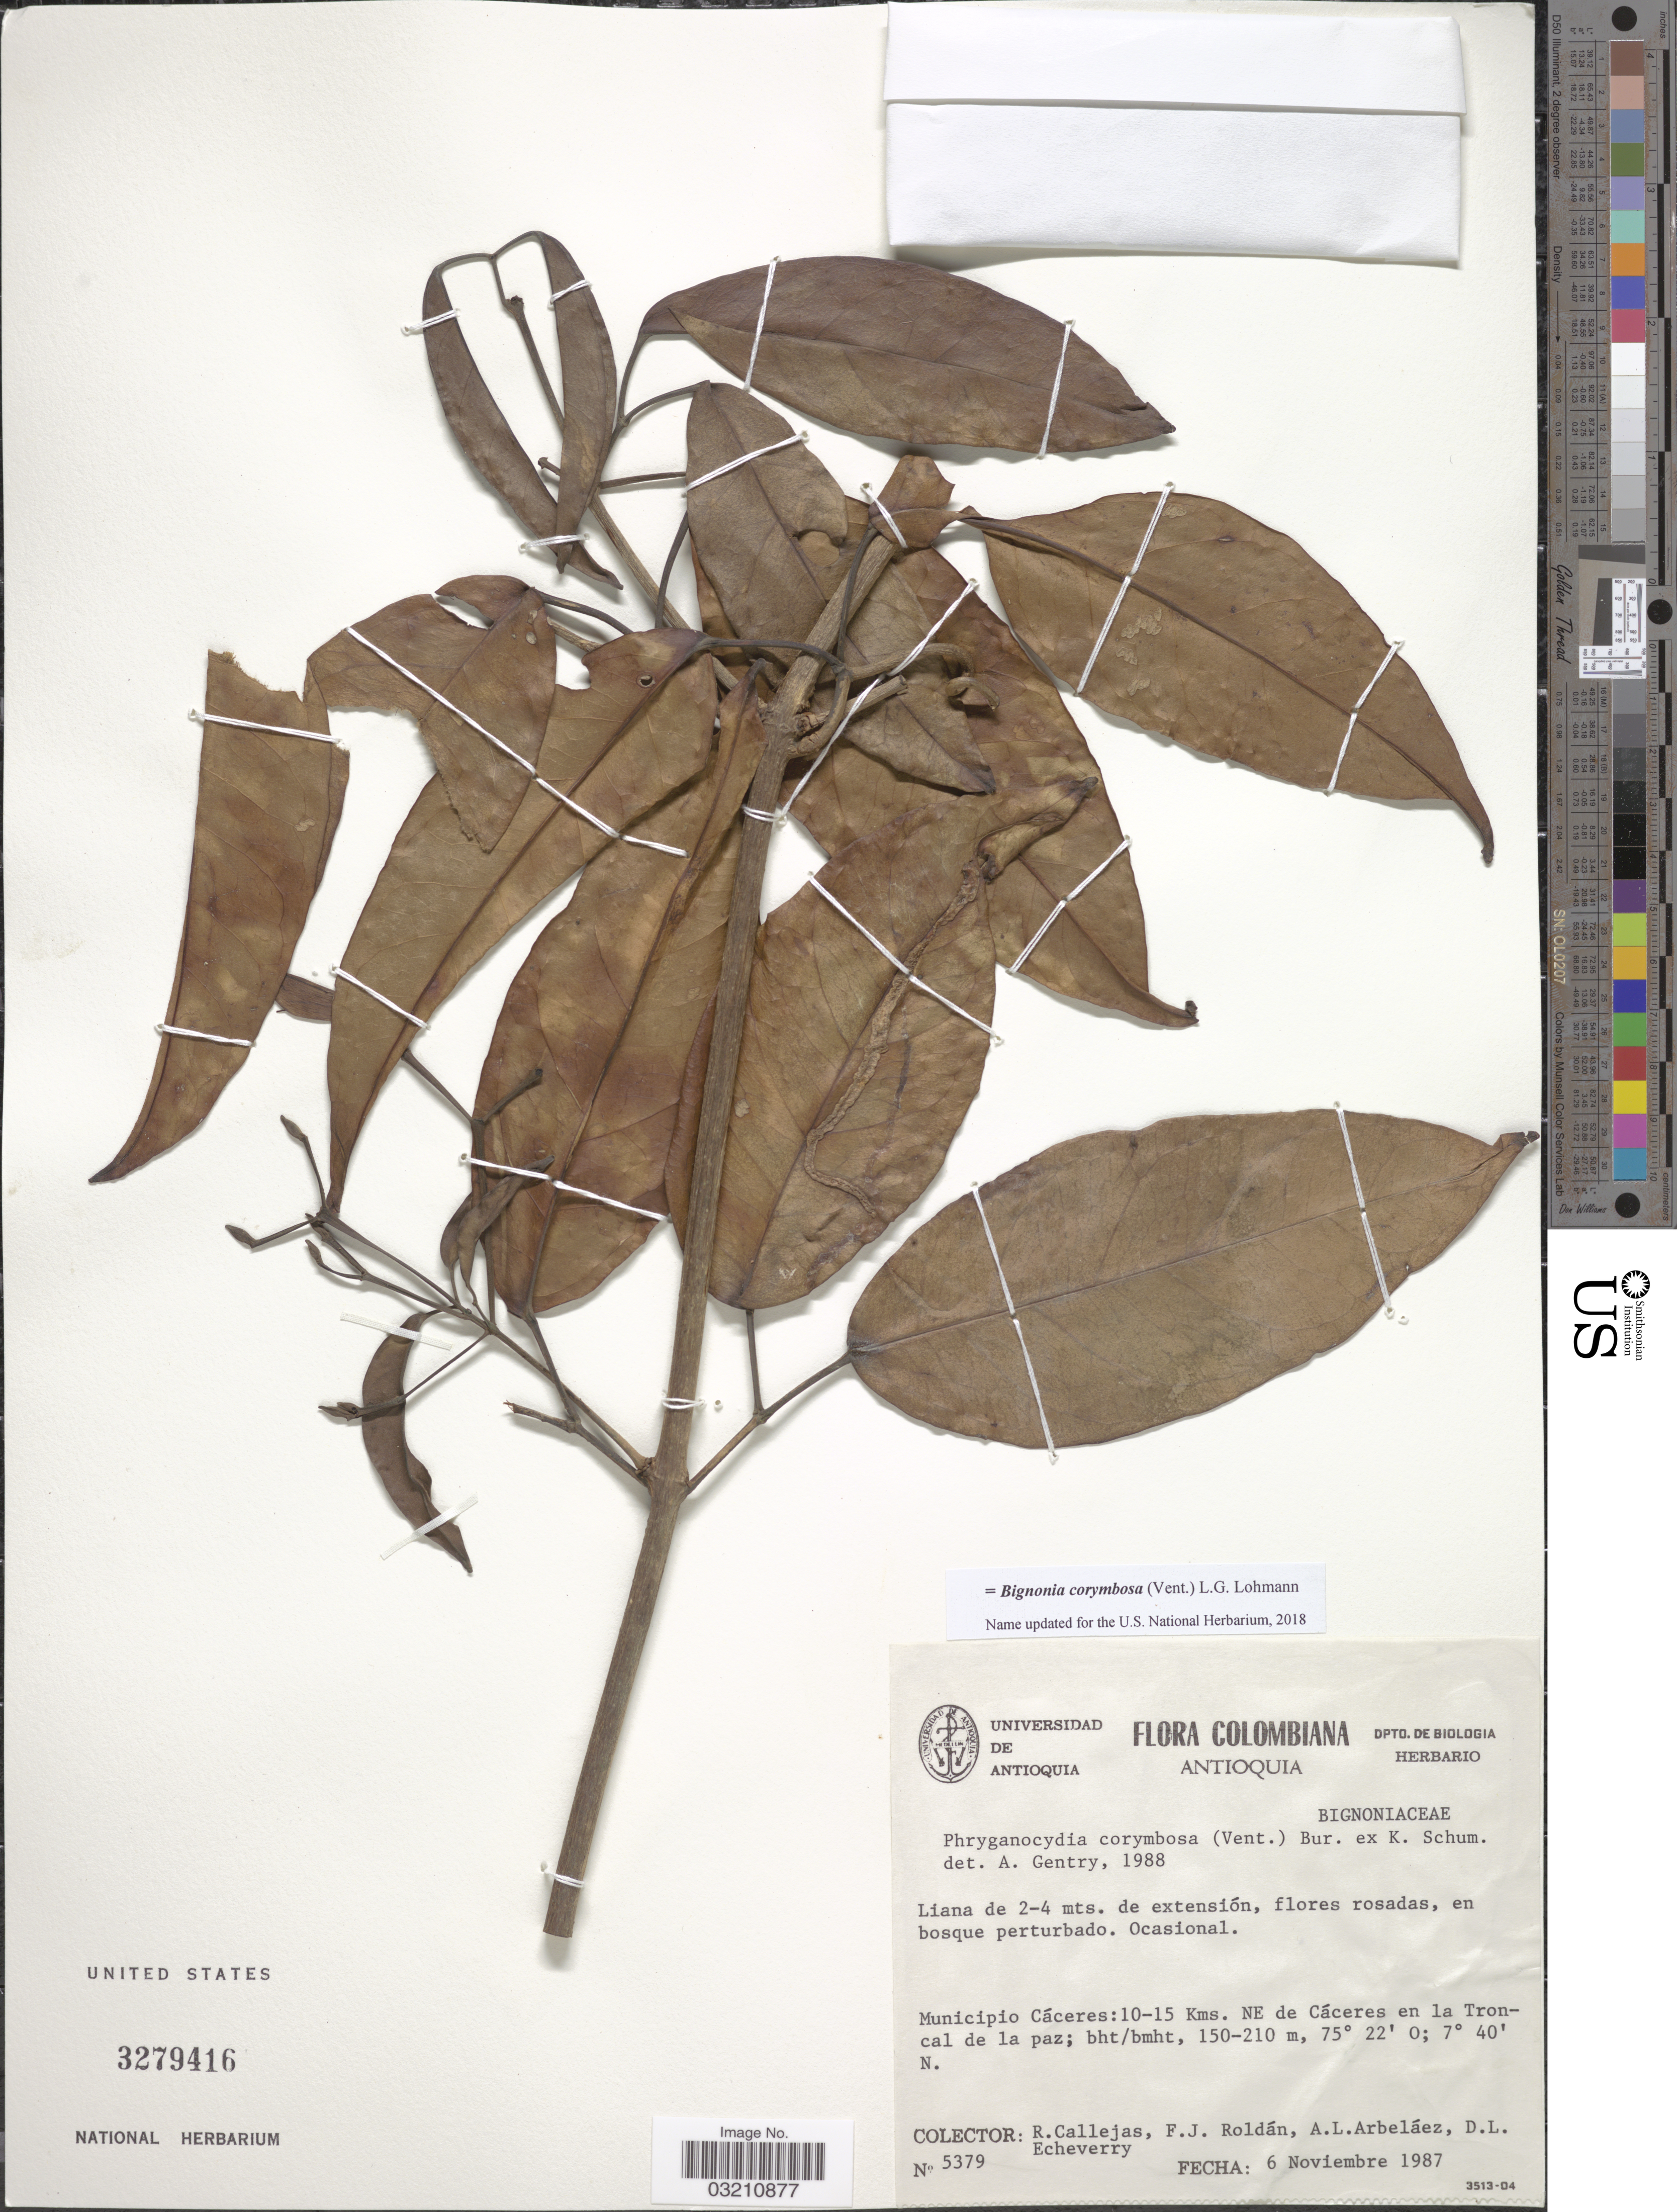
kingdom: Plantae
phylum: Tracheophyta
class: Magnoliopsida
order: Lamiales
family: Bignoniaceae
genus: Bignonia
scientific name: Bignonia corymbosa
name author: (Vent.) L.G. Lohmann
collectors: R. Callejas, F. J. Roldán, A. Arbeláez Alvarez & D. Echeverry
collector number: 5379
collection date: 1987-11-06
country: Colombia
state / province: Antioquia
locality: Municipio Cáceres: 10-15 Kms. NE de Cáceres en la Troncal de la paz.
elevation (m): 150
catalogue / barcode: US 3279416